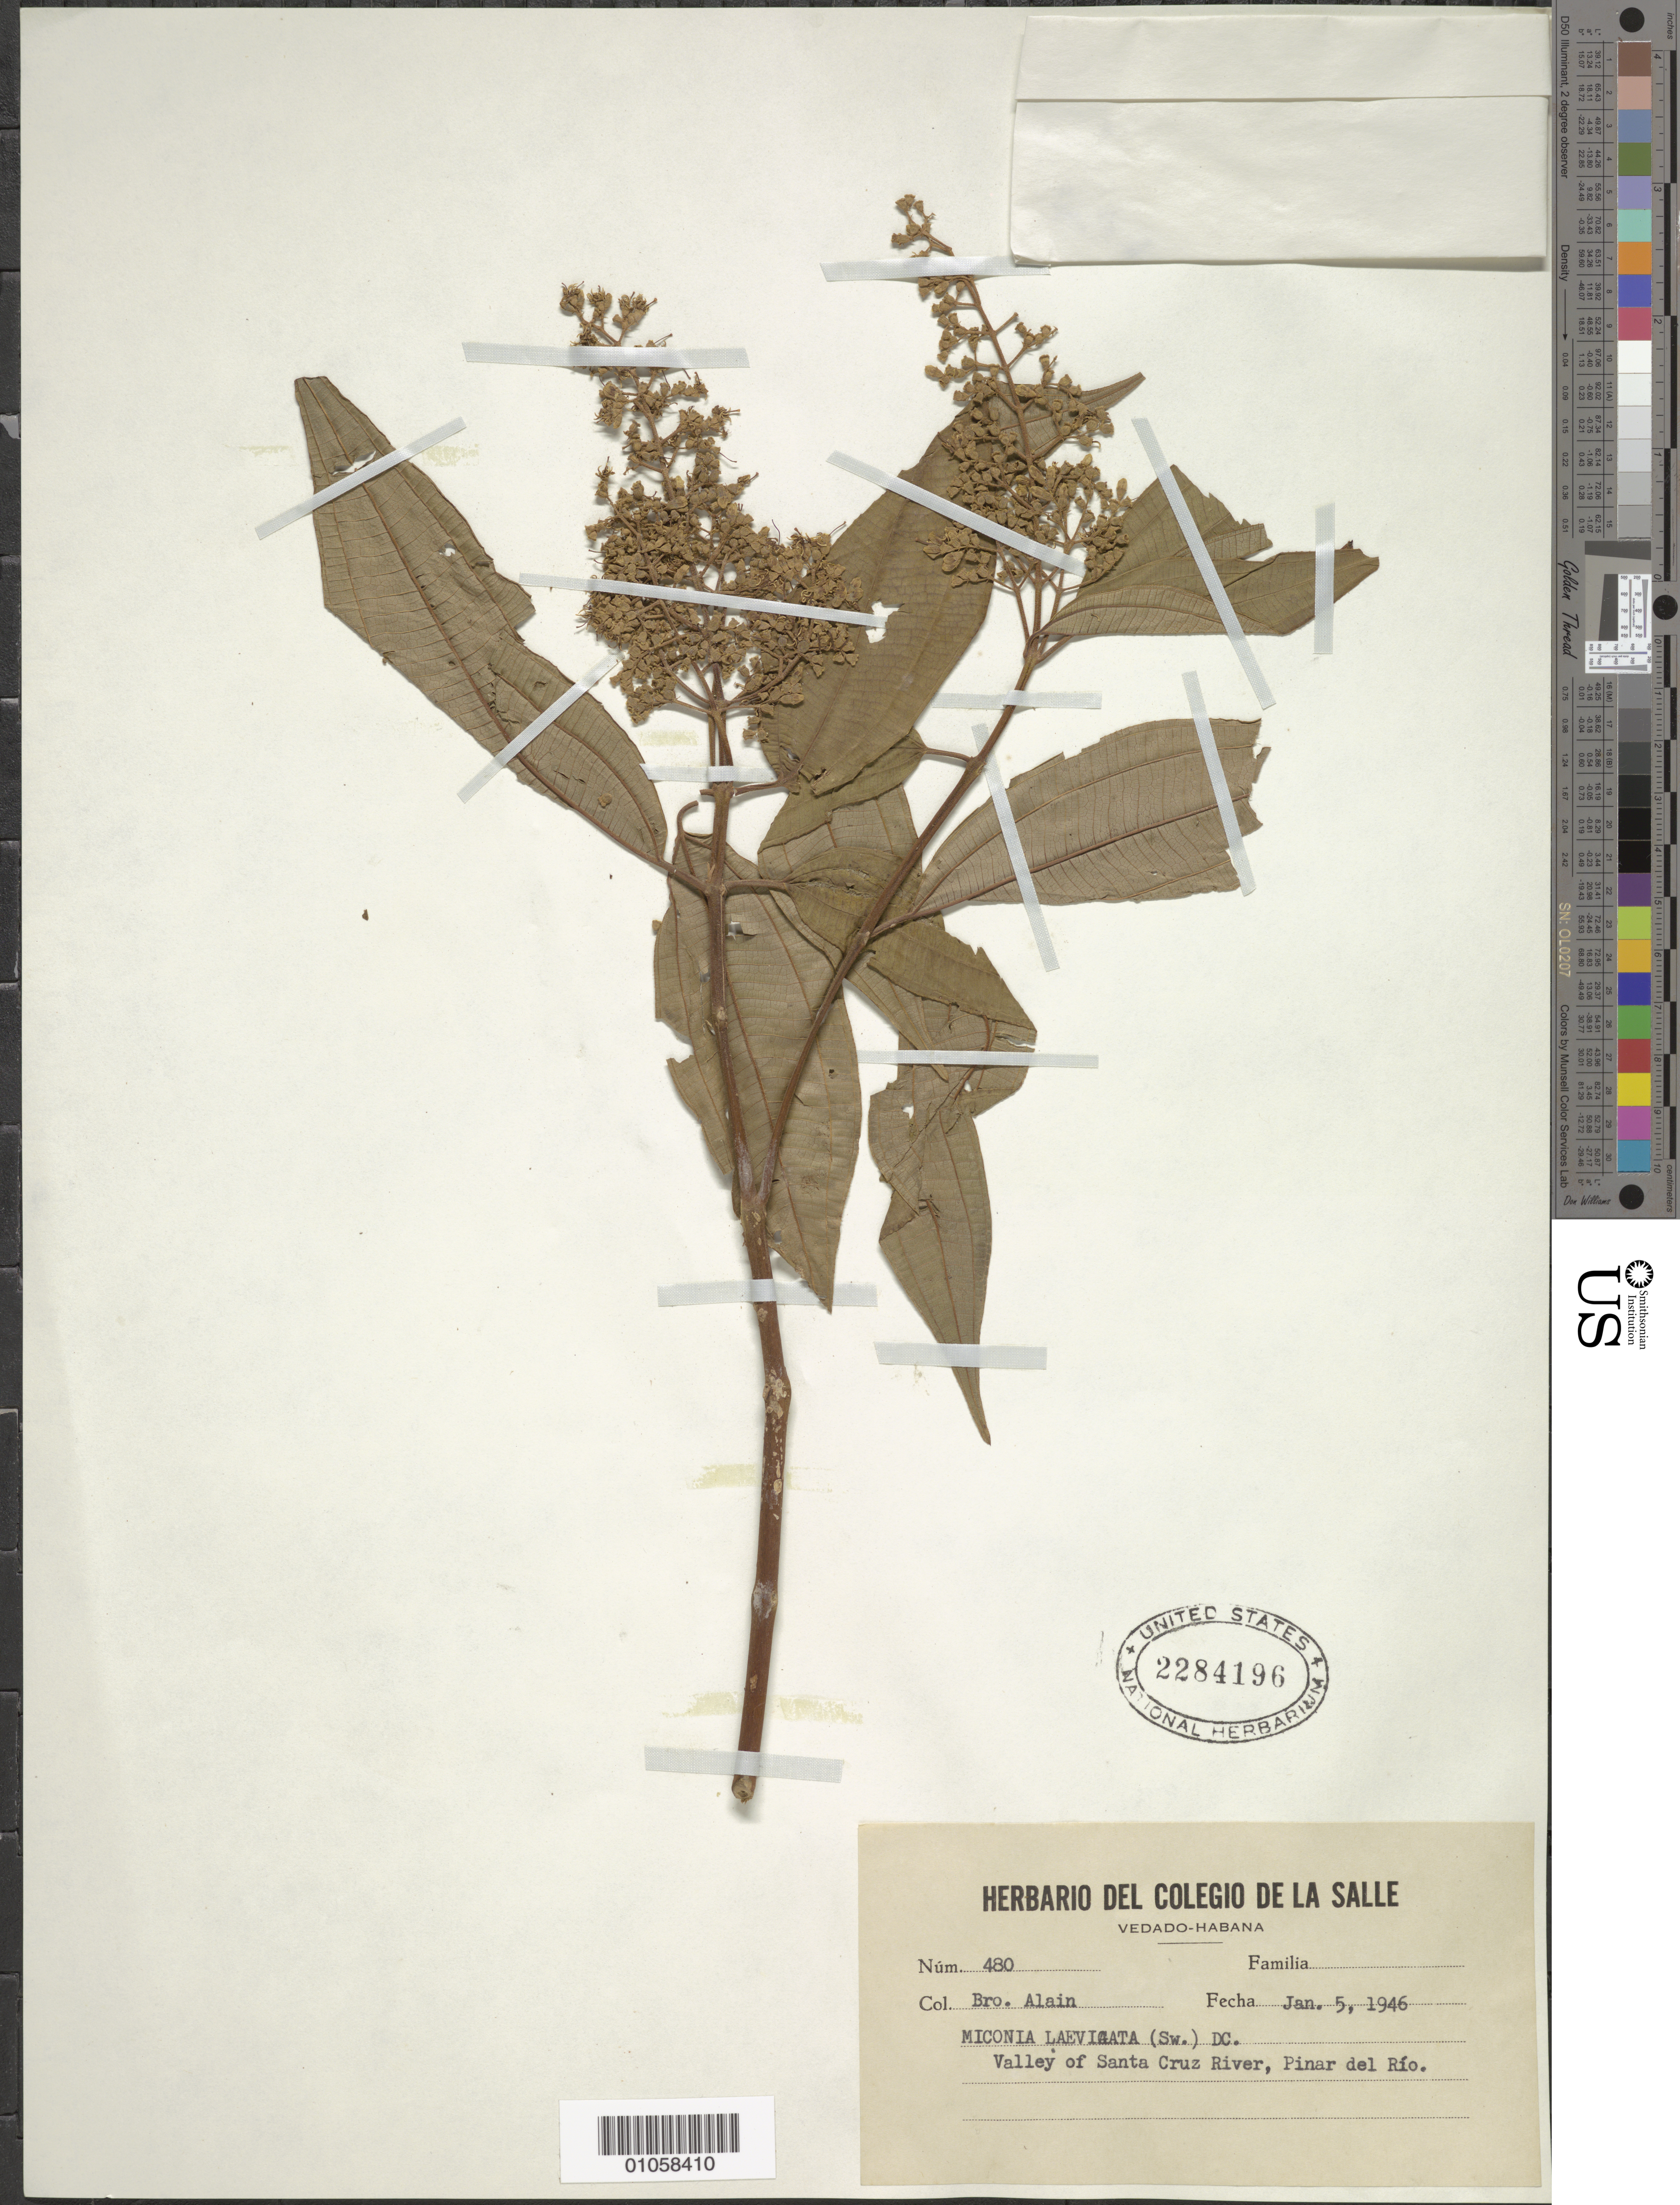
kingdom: Plantae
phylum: Tracheophyta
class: Magnoliopsida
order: Myrtales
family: Melastomataceae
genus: Miconia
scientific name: Miconia laevigata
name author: (L.) D. Don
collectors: A. H. Liogier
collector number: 480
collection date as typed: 05 Jan 1946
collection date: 1946-01-05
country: Cuba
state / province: Pinar del Río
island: Cuba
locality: Valley of Santa Cruz river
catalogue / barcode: US 2284196